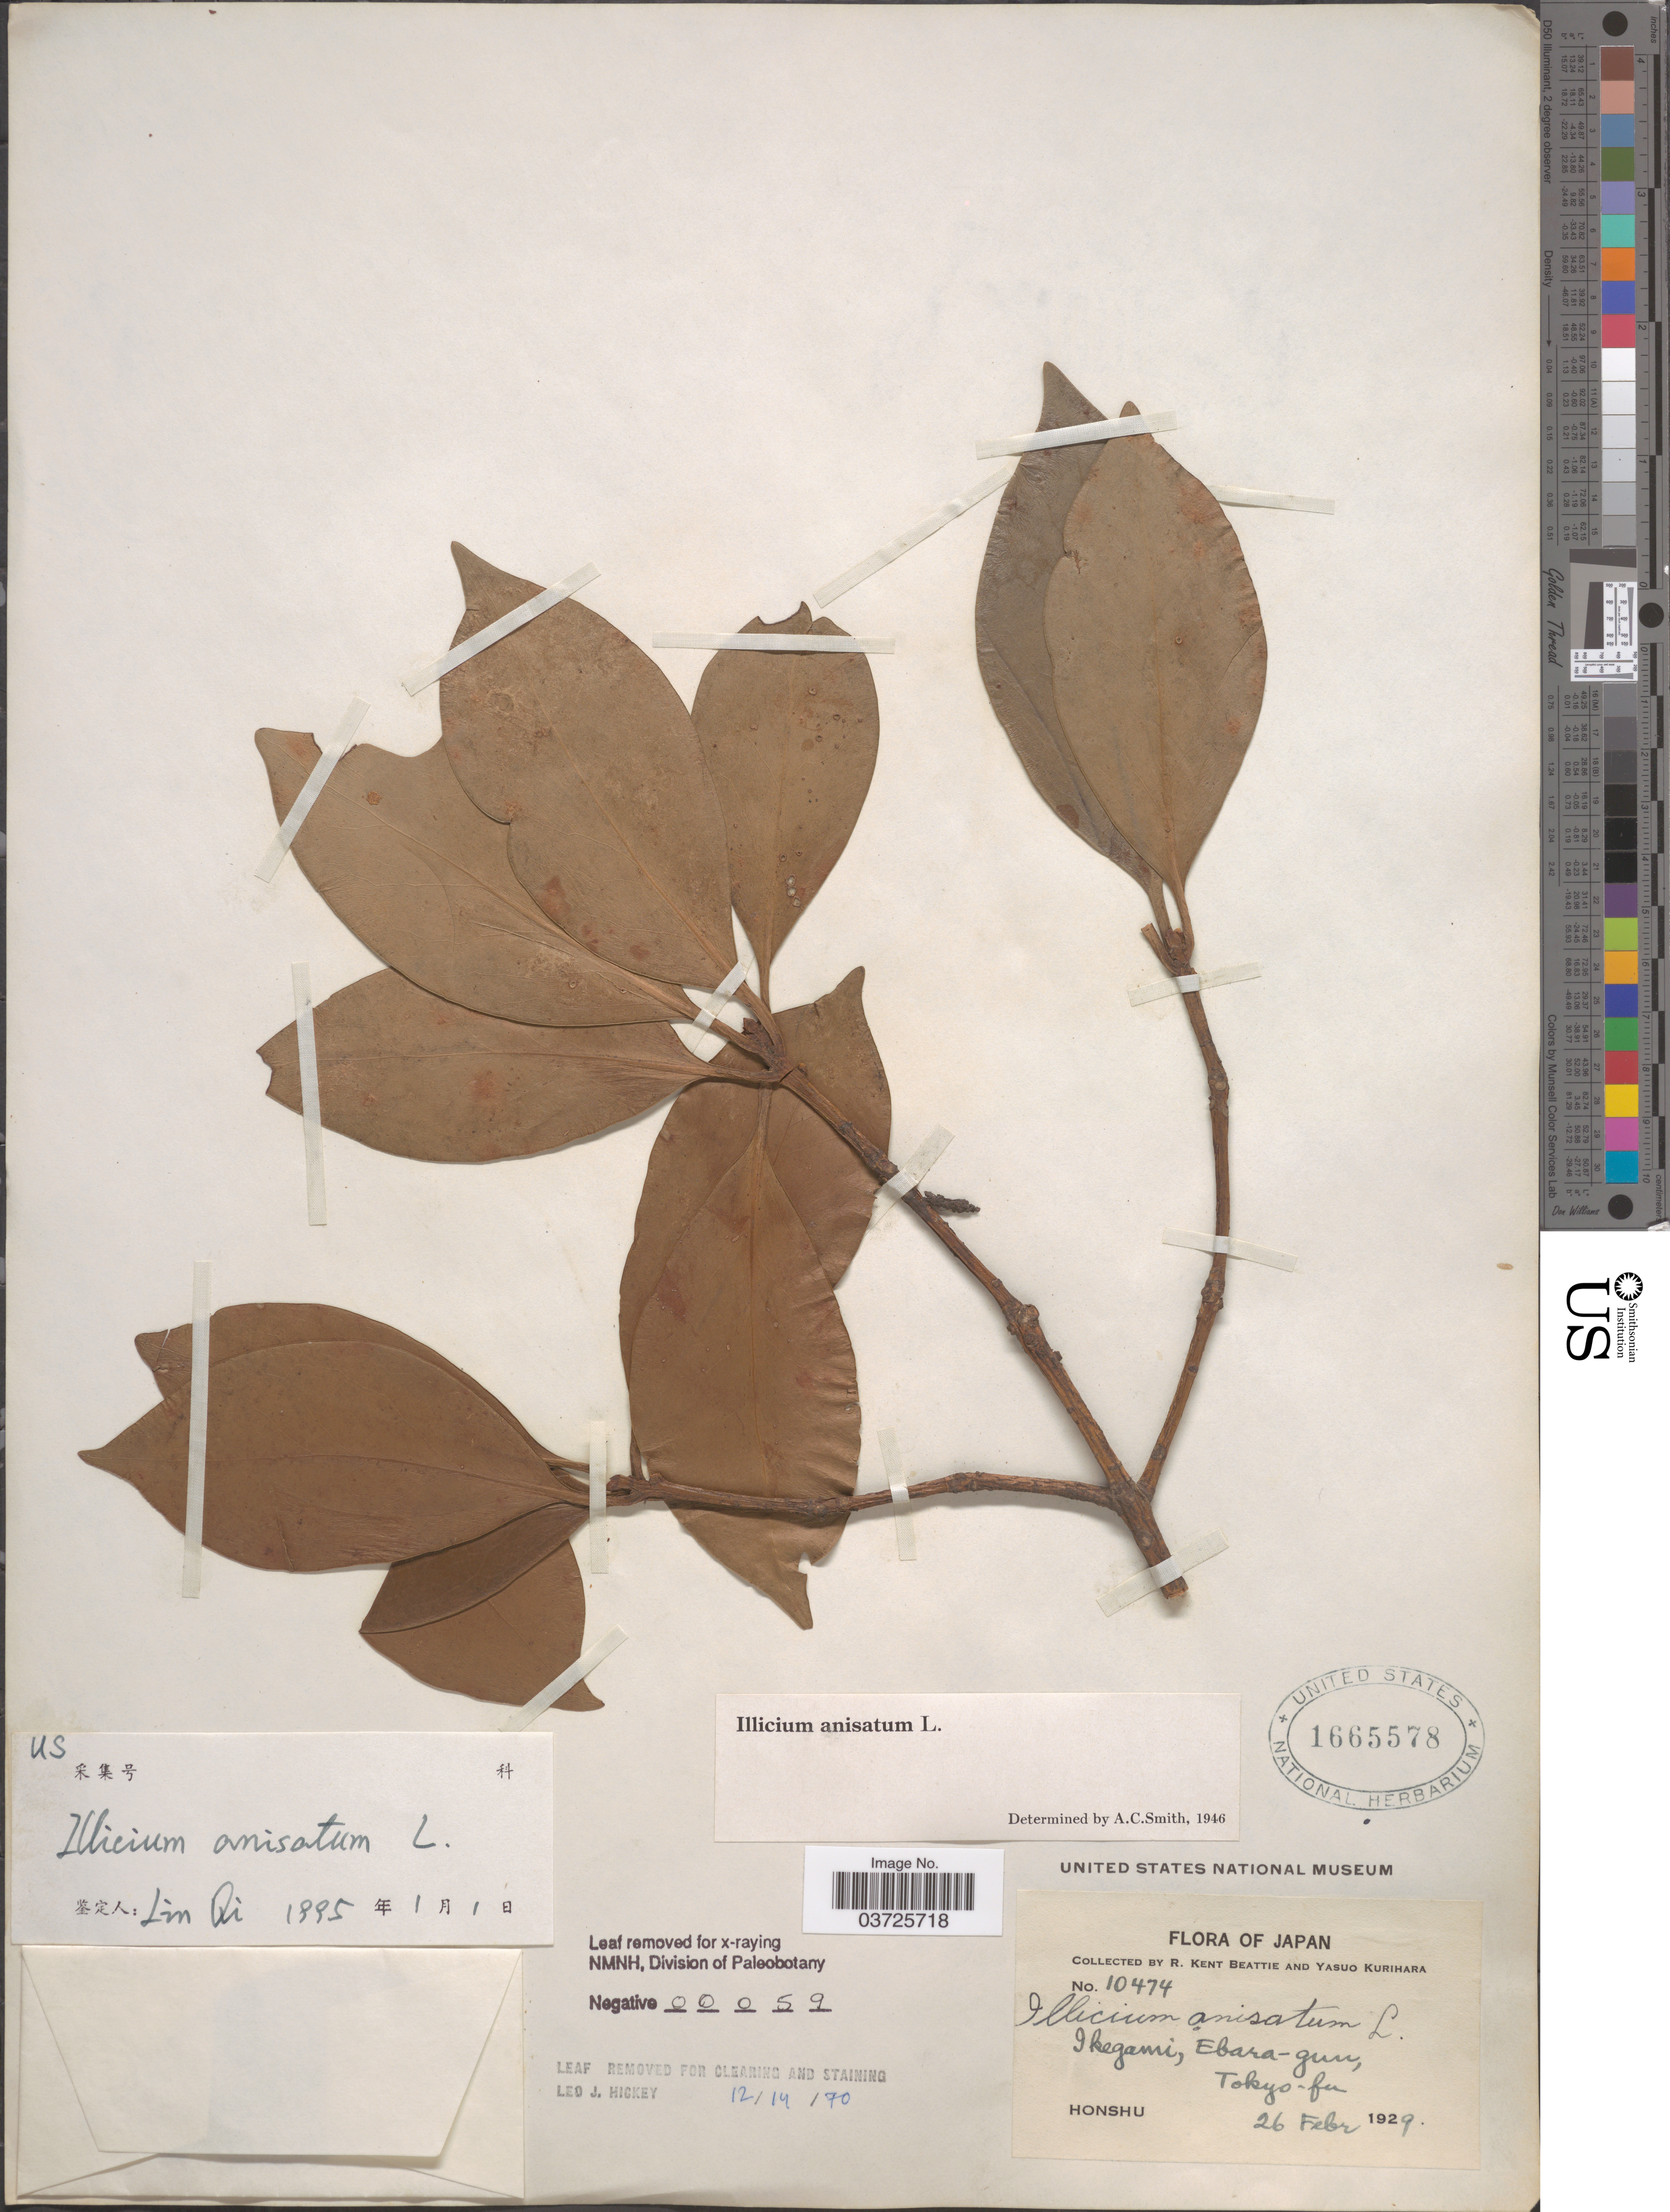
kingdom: Plantae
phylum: Tracheophyta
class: Magnoliopsida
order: Austrobaileyales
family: Schisandraceae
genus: Illicium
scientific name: Illicium anisatum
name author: L.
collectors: R. K. Beattie & Y. Kurihara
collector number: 10474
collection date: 1929-02-26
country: Japan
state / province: Tokyo, Federal City of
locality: Ikegami, Ebara-gun, Tokyo-fu.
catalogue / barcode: US 1665578